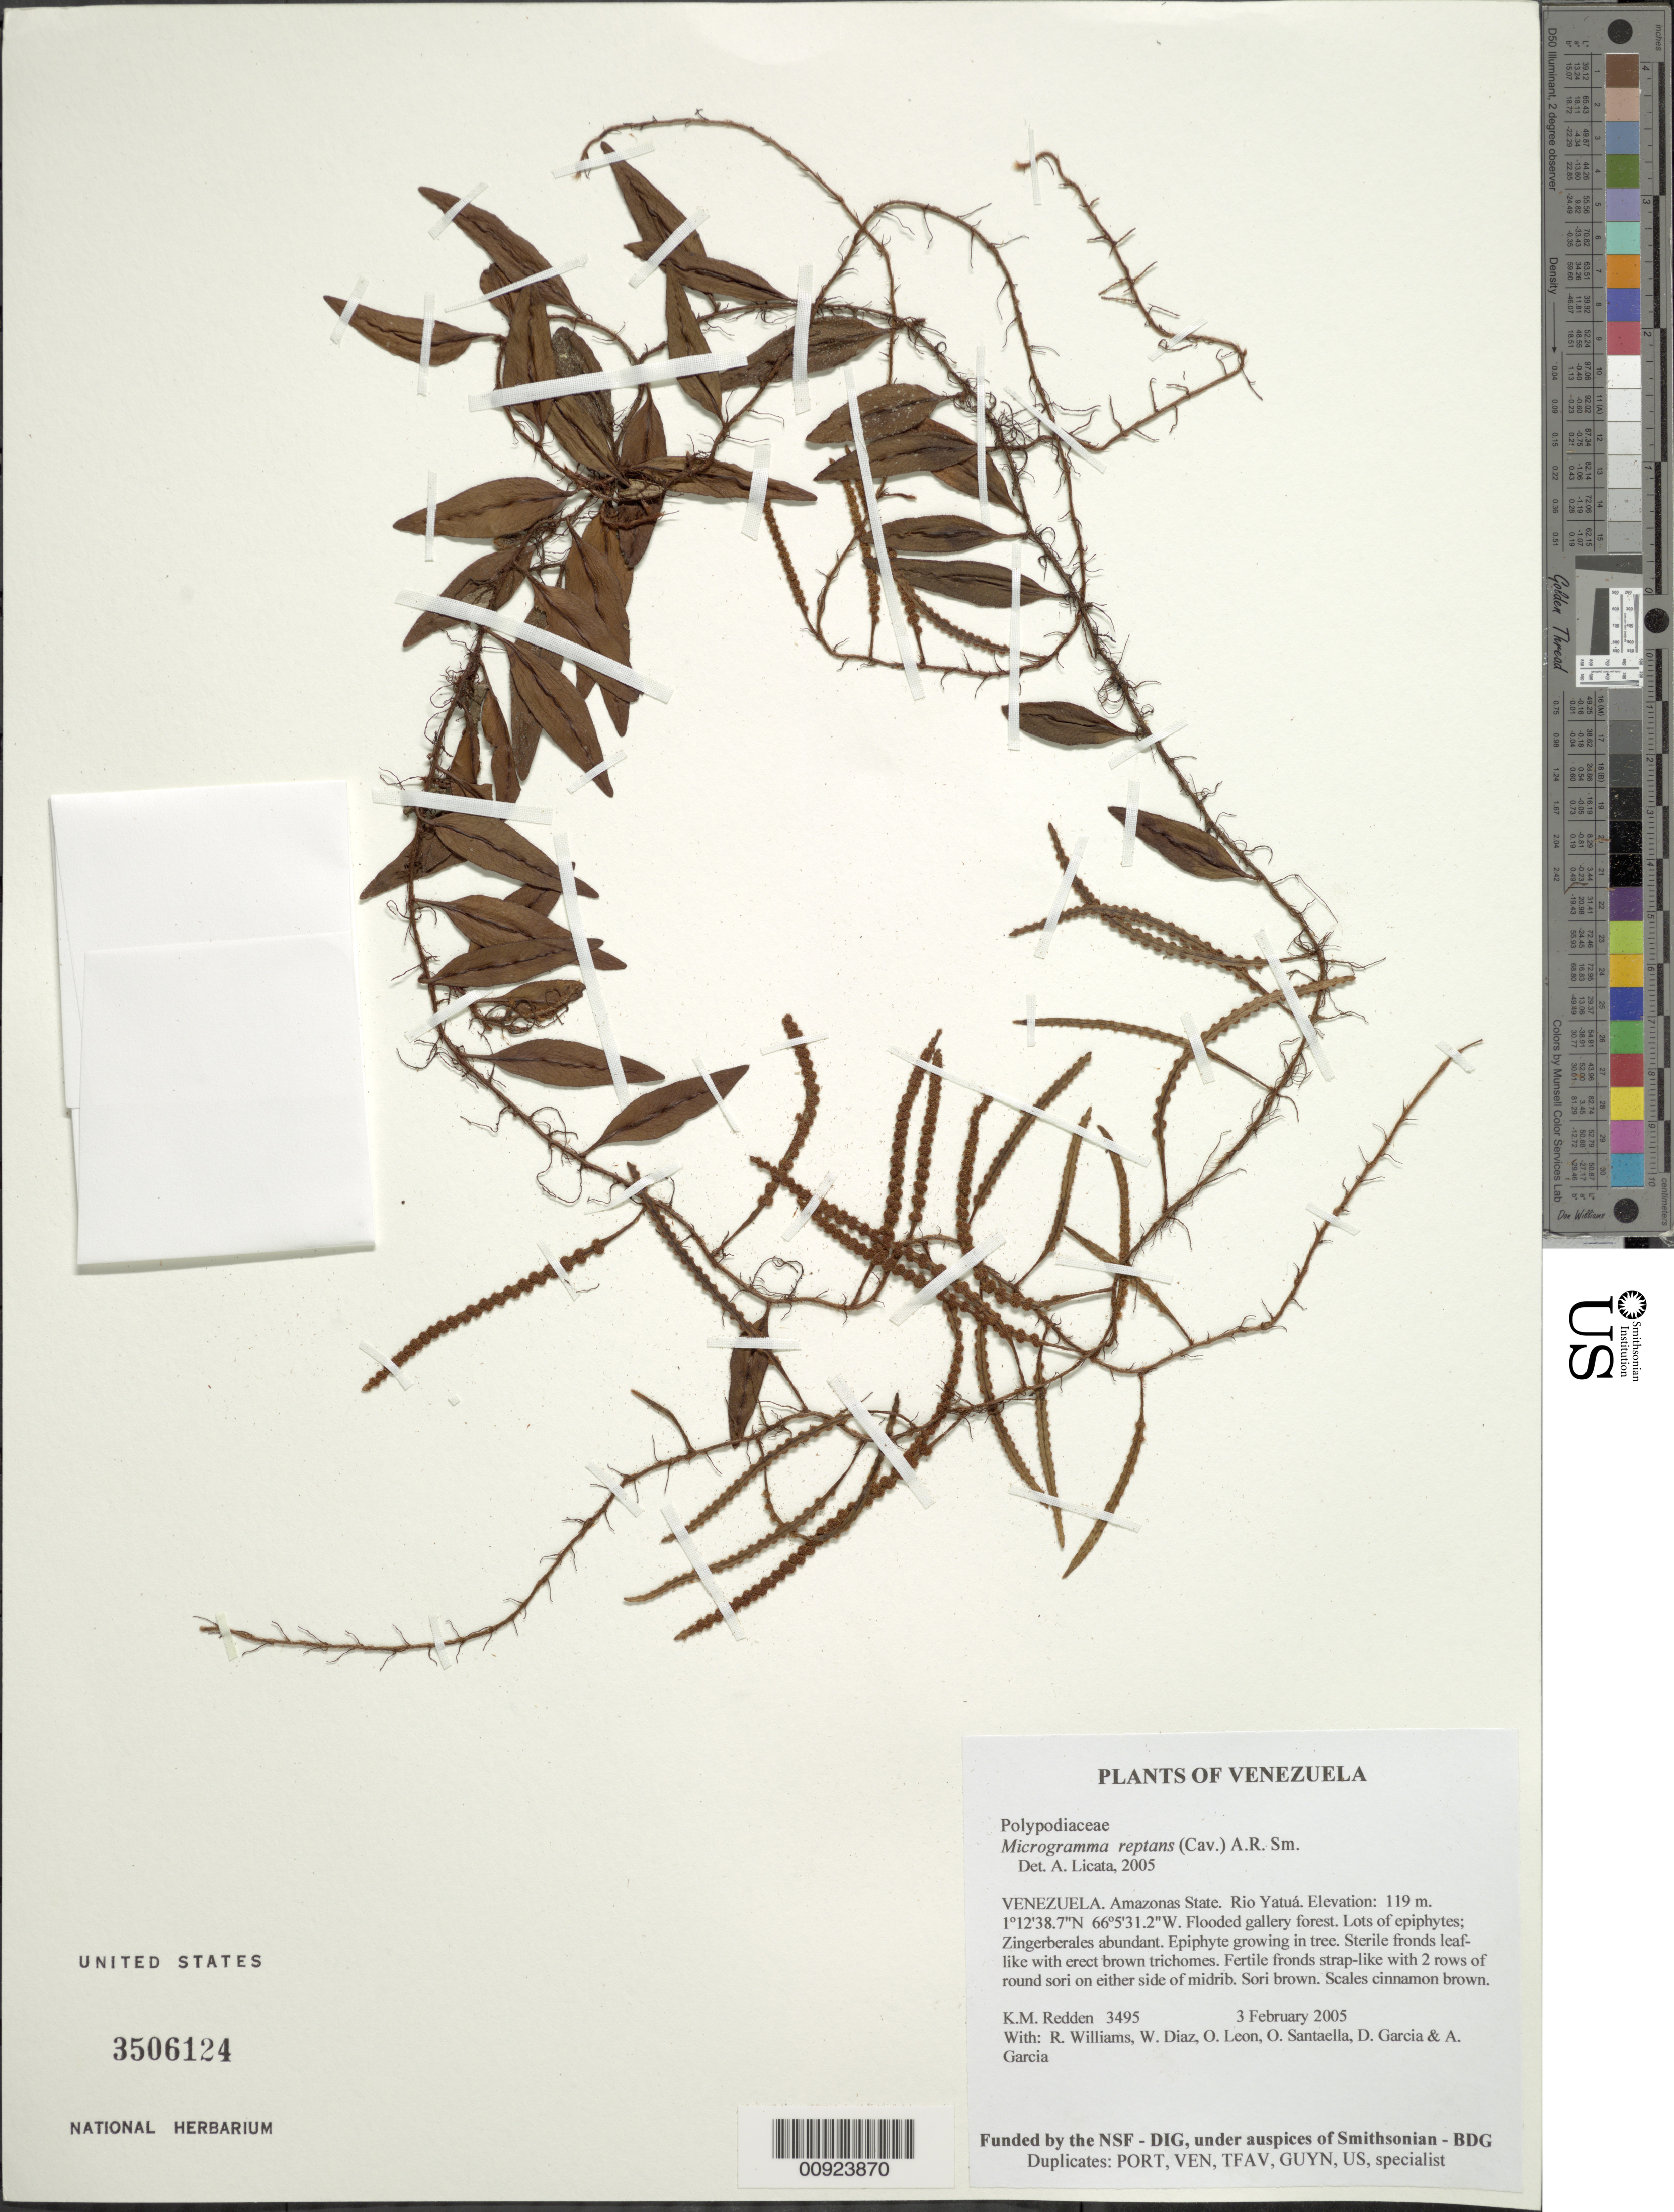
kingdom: Plantae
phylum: Tracheophyta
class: Polypodiopsida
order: Polypodiales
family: Polypodiaceae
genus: Microgramma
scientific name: Microgramma reptans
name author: (Cav.) A.R. Sm.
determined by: Licata, A., (PORT), Univ. Nac. Exp. de los Llanos Ezequiel Zamora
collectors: K. M. Redden, R. Williams, W. Díaz P., O. León, O. Santaella, D. Garcia & A. Garcia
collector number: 3495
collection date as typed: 3 February 2005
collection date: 2005-02-03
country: Venezuela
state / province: Amazonas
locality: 15 - Rio Yatuá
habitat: Flooded gallery forest. Lots of epiphytes; Zingerberales abundant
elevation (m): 119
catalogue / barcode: US 3506124